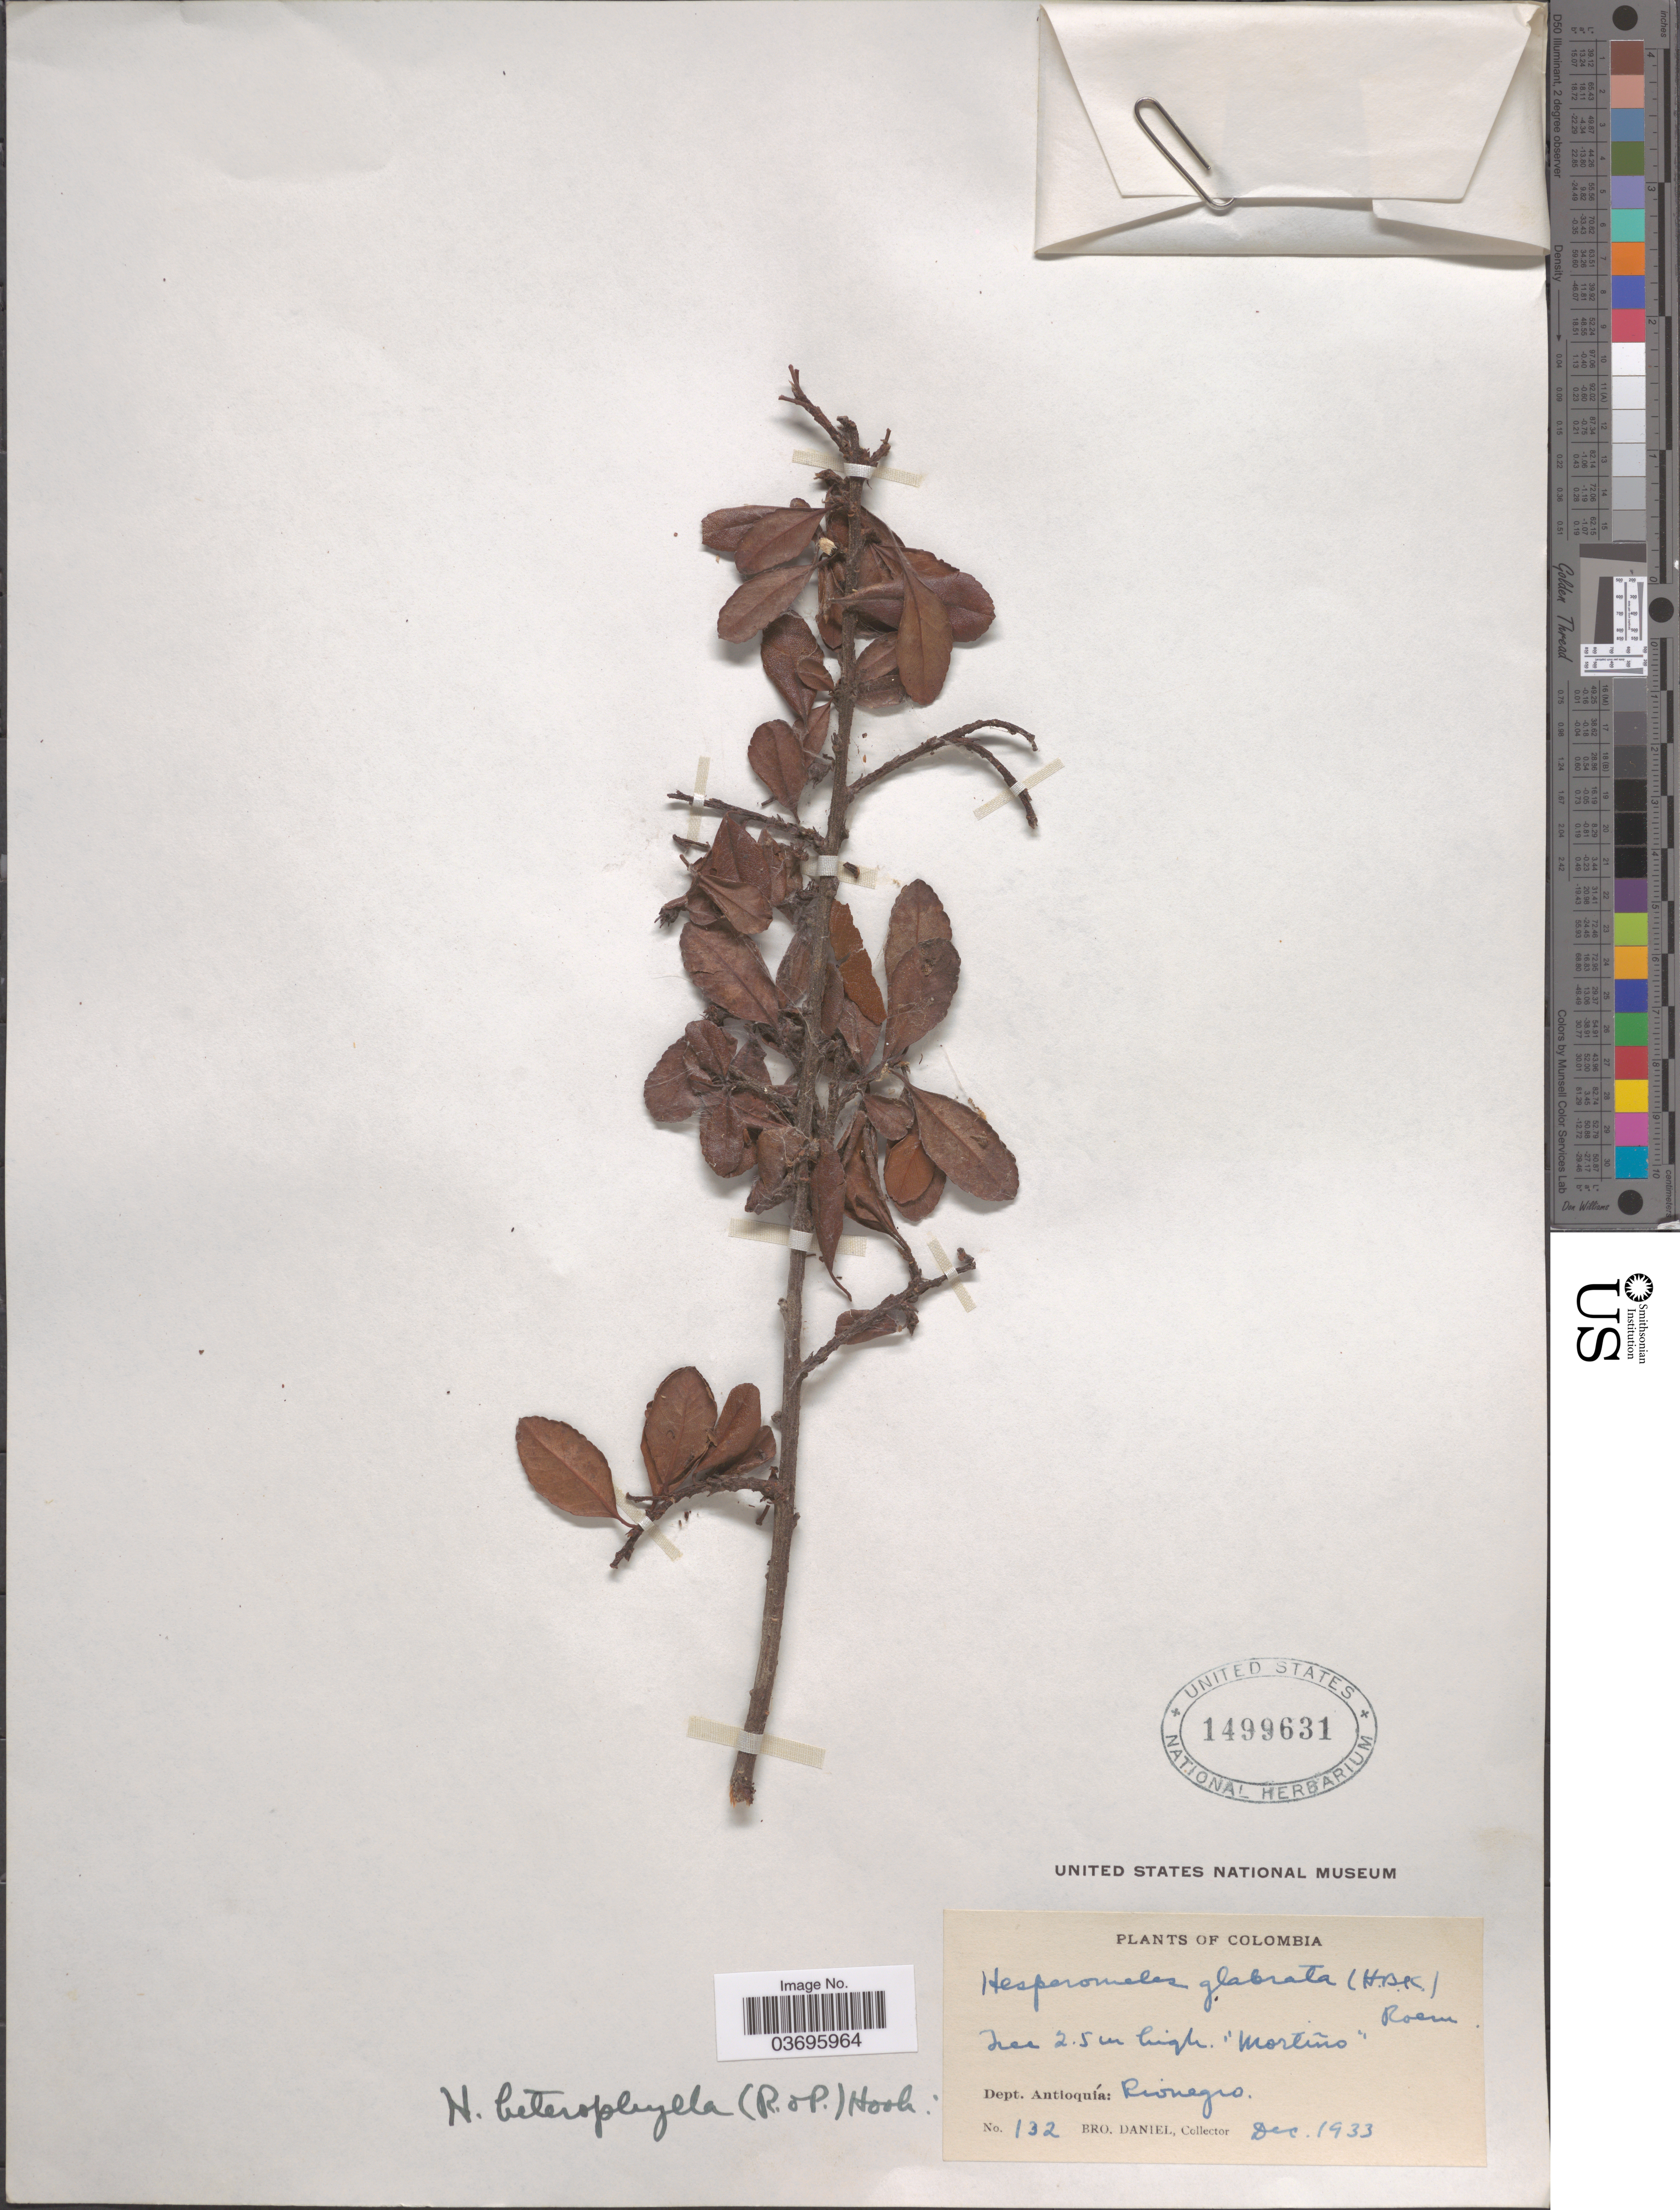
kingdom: Plantae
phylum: Tracheophyta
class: Magnoliopsida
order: Rosales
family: Rosaceae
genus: Hesperomeles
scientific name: Hesperomeles heterophylla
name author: (Ruiz & Pav.) Hook.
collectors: Bro. Daniel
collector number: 132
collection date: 1933-12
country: Colombia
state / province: Antioquia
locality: Dept. Antioquía: Rionegro.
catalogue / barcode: US 1499631